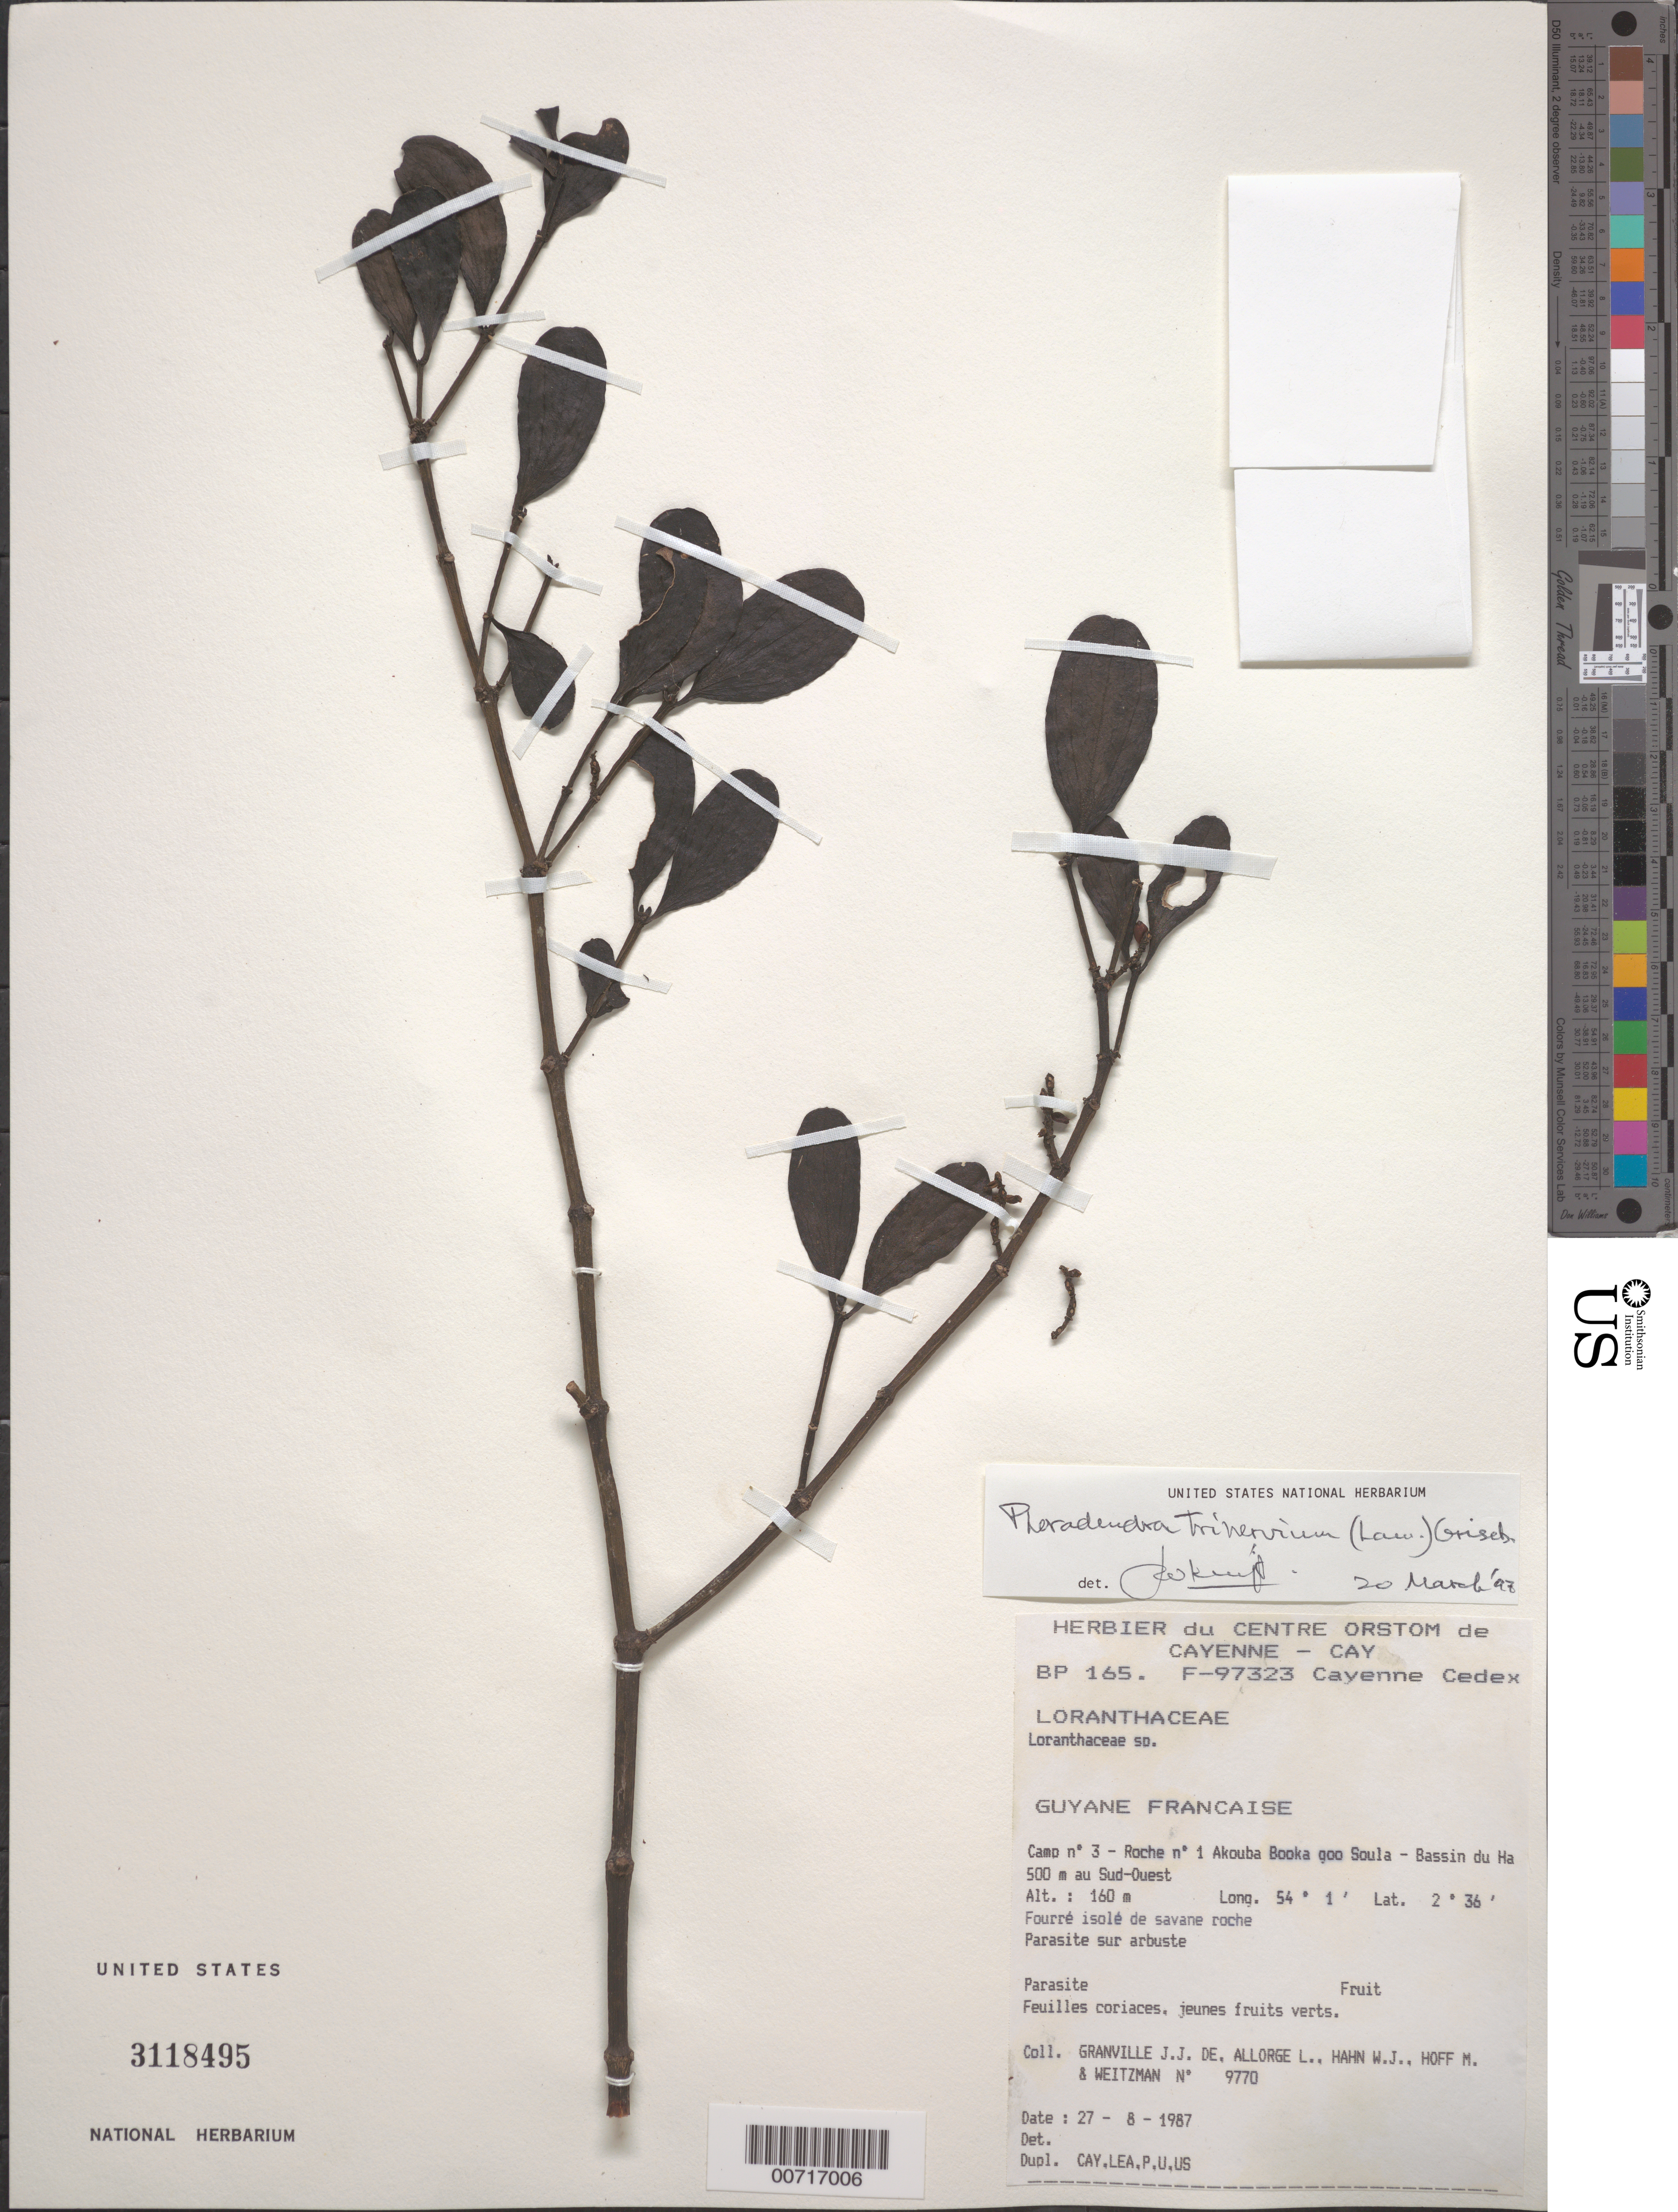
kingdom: Plantae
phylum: Tracheophyta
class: Magnoliopsida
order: Santalales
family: Viscaceae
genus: Phoradendron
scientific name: Phoradendron trinervium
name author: (Lam.) Griseb.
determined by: Kuijt, Job, (CANADA)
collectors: J.-J. de Granville, L. Allorge, W. J. Hahn, M. Hoff & A. L. Weitzman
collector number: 9770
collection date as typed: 27-Aug-87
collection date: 1987-08-27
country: French Guiana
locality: Akouba Booka goo Soula, Camp #3, Roche no. 1, Bassin du Haut-Marouini, 500 m au Sud-Ouest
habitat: Fourré isolé de savane roche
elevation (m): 160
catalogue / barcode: US 3118495